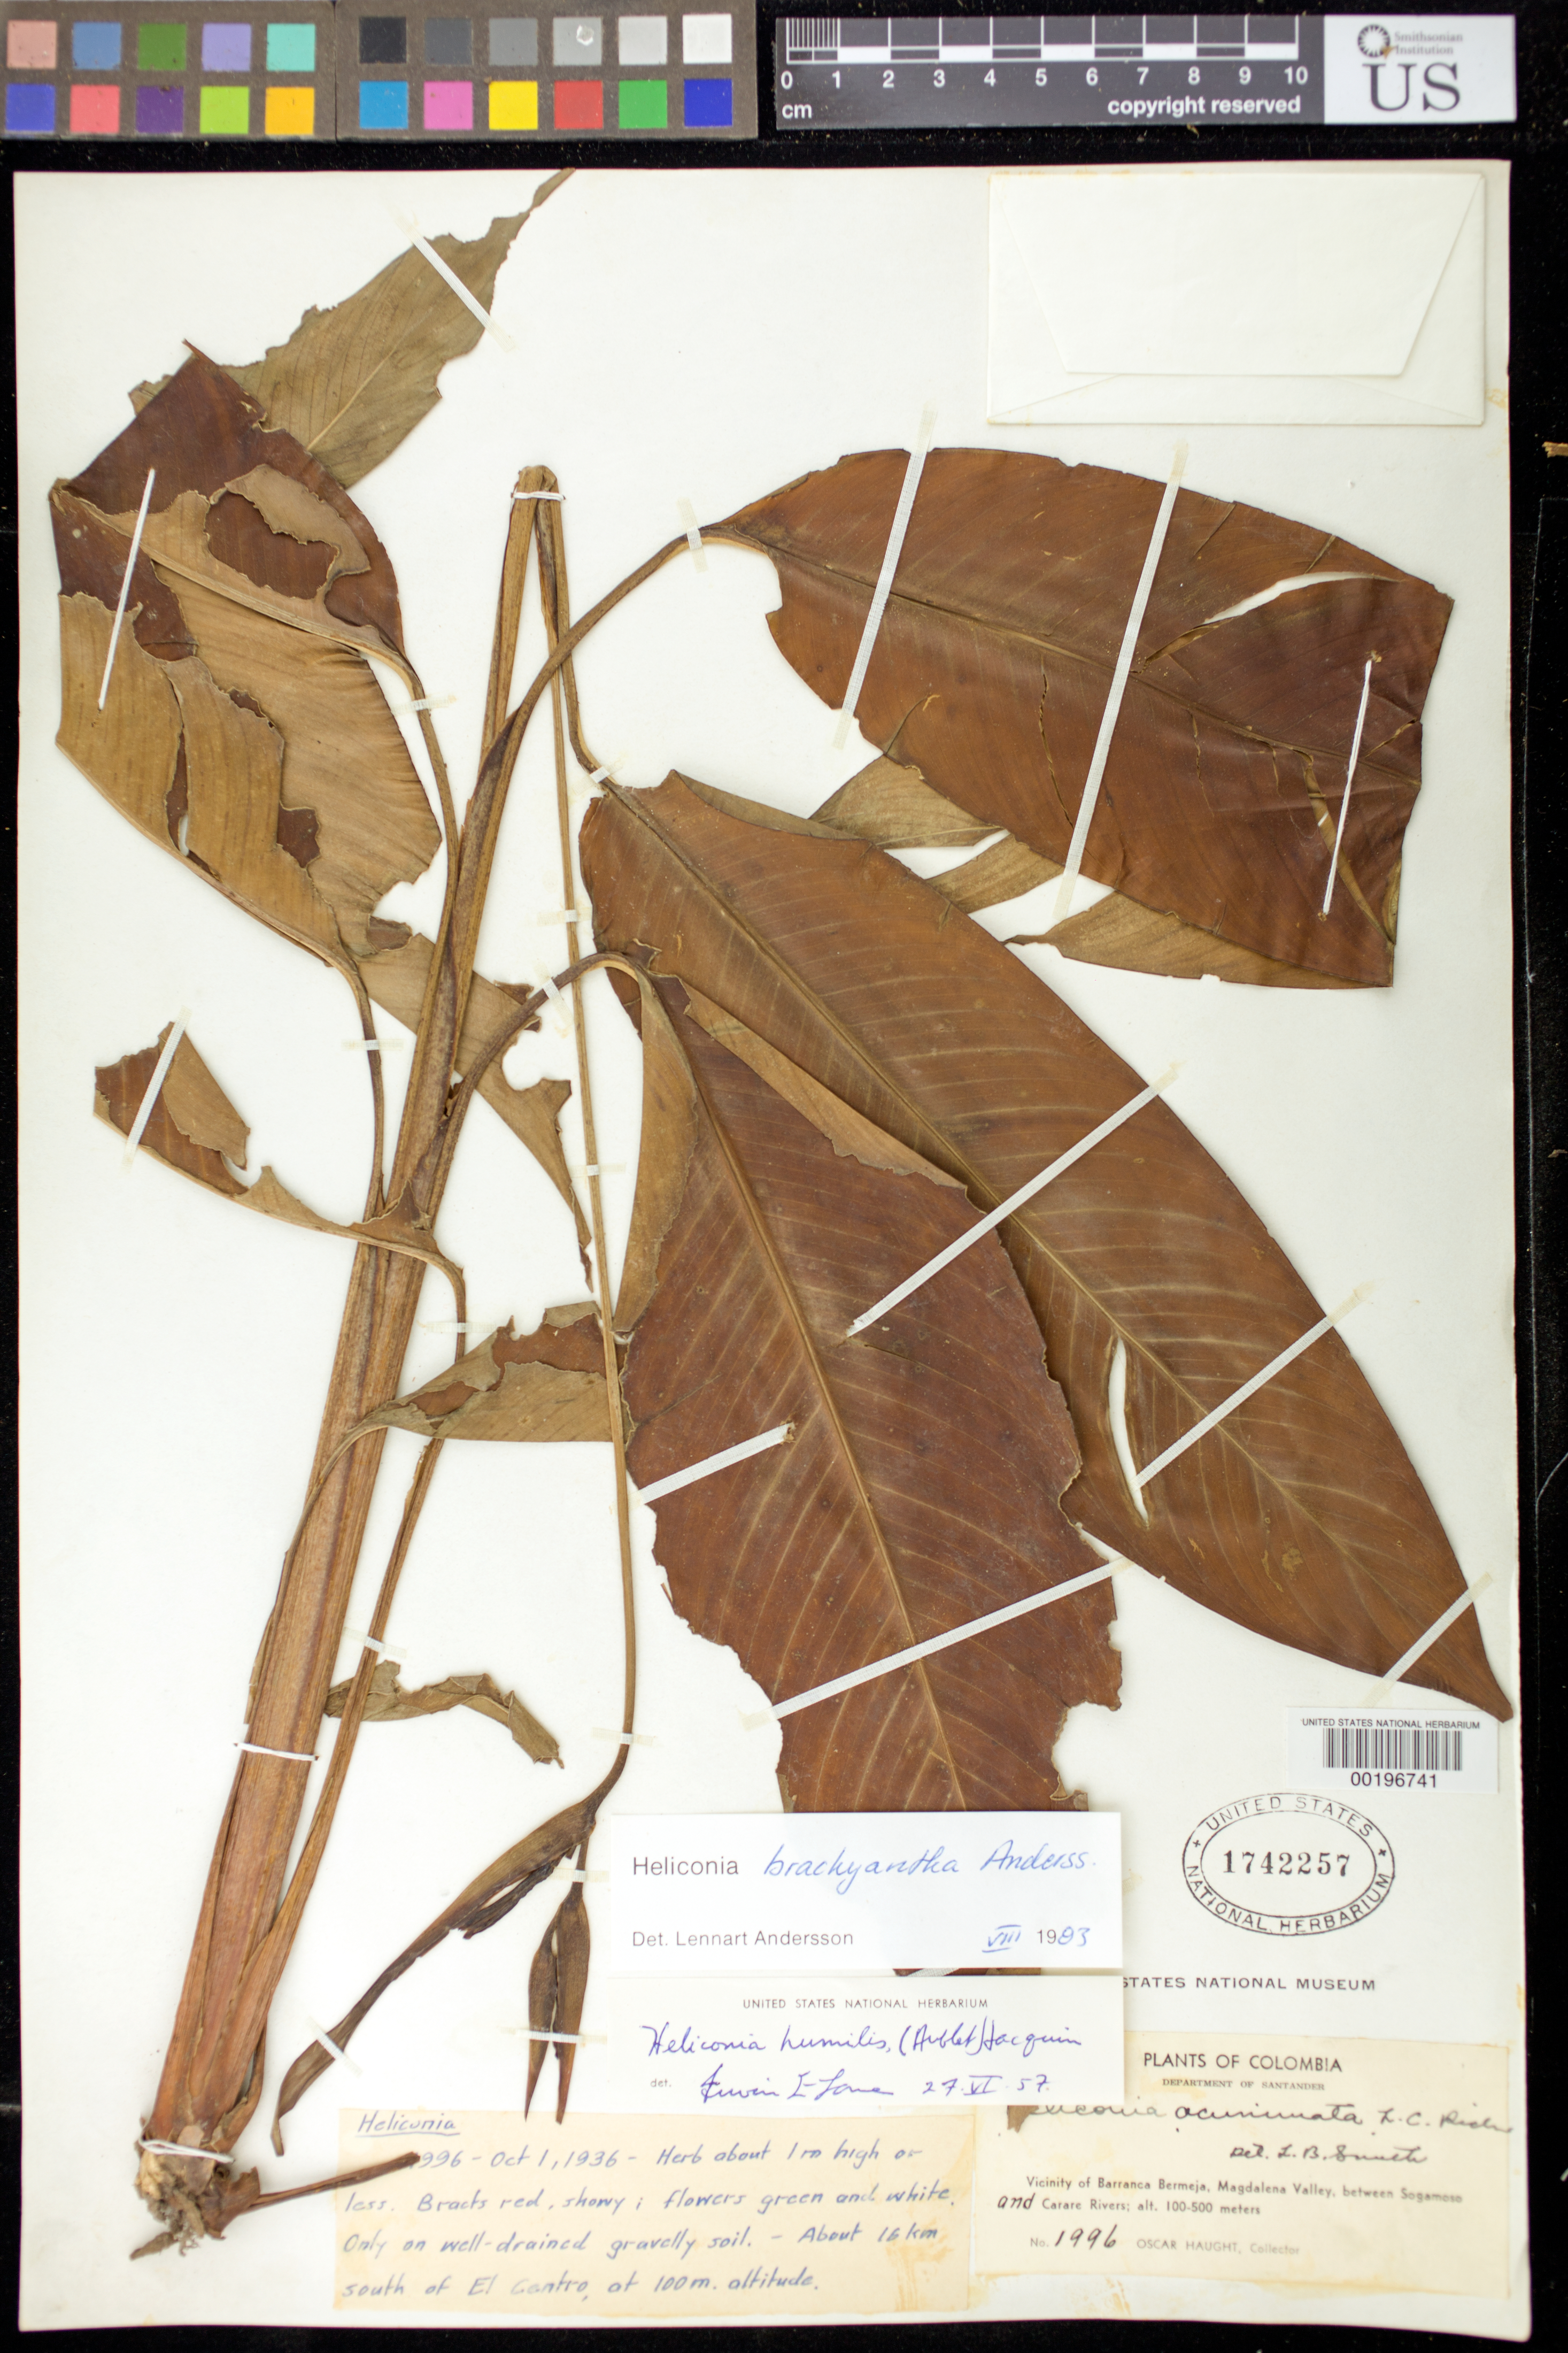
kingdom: Plantae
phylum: Tracheophyta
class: Liliopsida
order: Zingiberales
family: Heliconiaceae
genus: Heliconia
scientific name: Heliconia brachyantha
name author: L. Andersson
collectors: O. L. Haught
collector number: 1996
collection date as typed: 01 Oct 1936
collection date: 1936-10-01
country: Colombia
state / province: Santander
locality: Vicinity of Barrancabermeja, Magdalena Valley, between Sogamoso and Carare Rivers, about 16 km S of El Centro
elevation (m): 100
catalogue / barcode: US 1742257